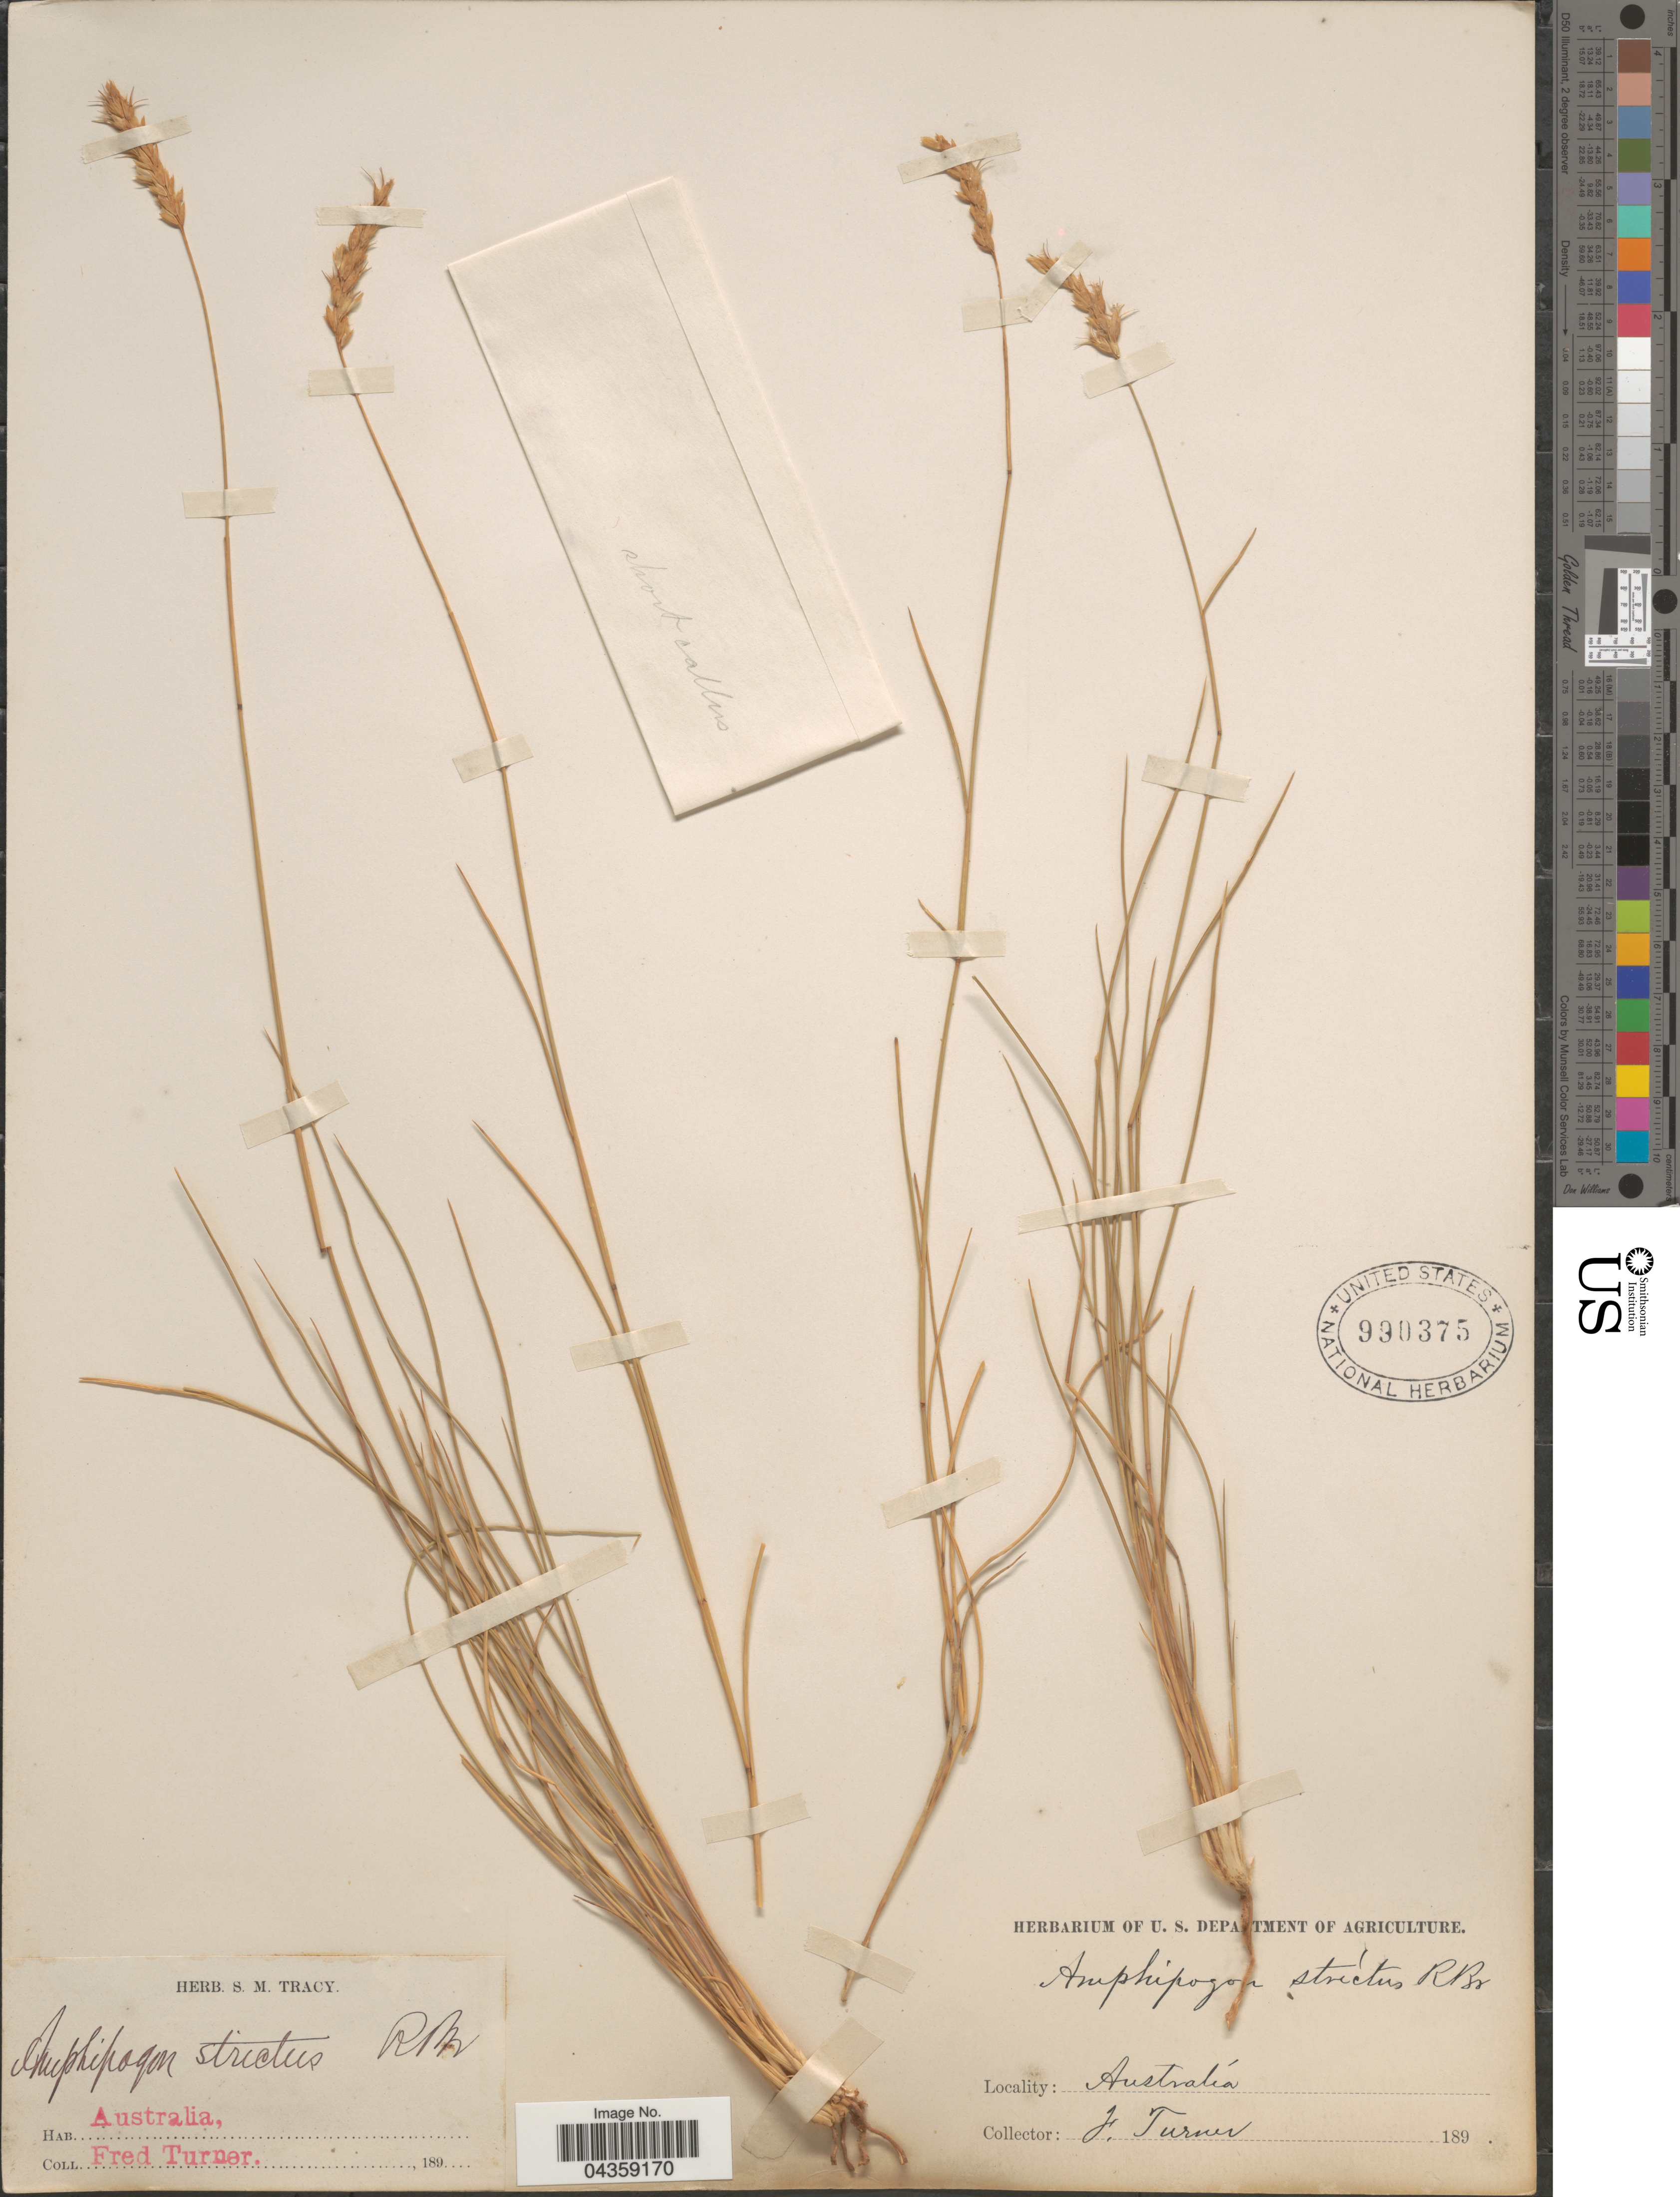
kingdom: Plantae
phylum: Tracheophyta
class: Liliopsida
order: Poales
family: Poaceae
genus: Amphipogon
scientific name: Amphipogon strictus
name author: R. Br.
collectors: F. Turner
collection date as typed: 189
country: Australia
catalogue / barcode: US 990375